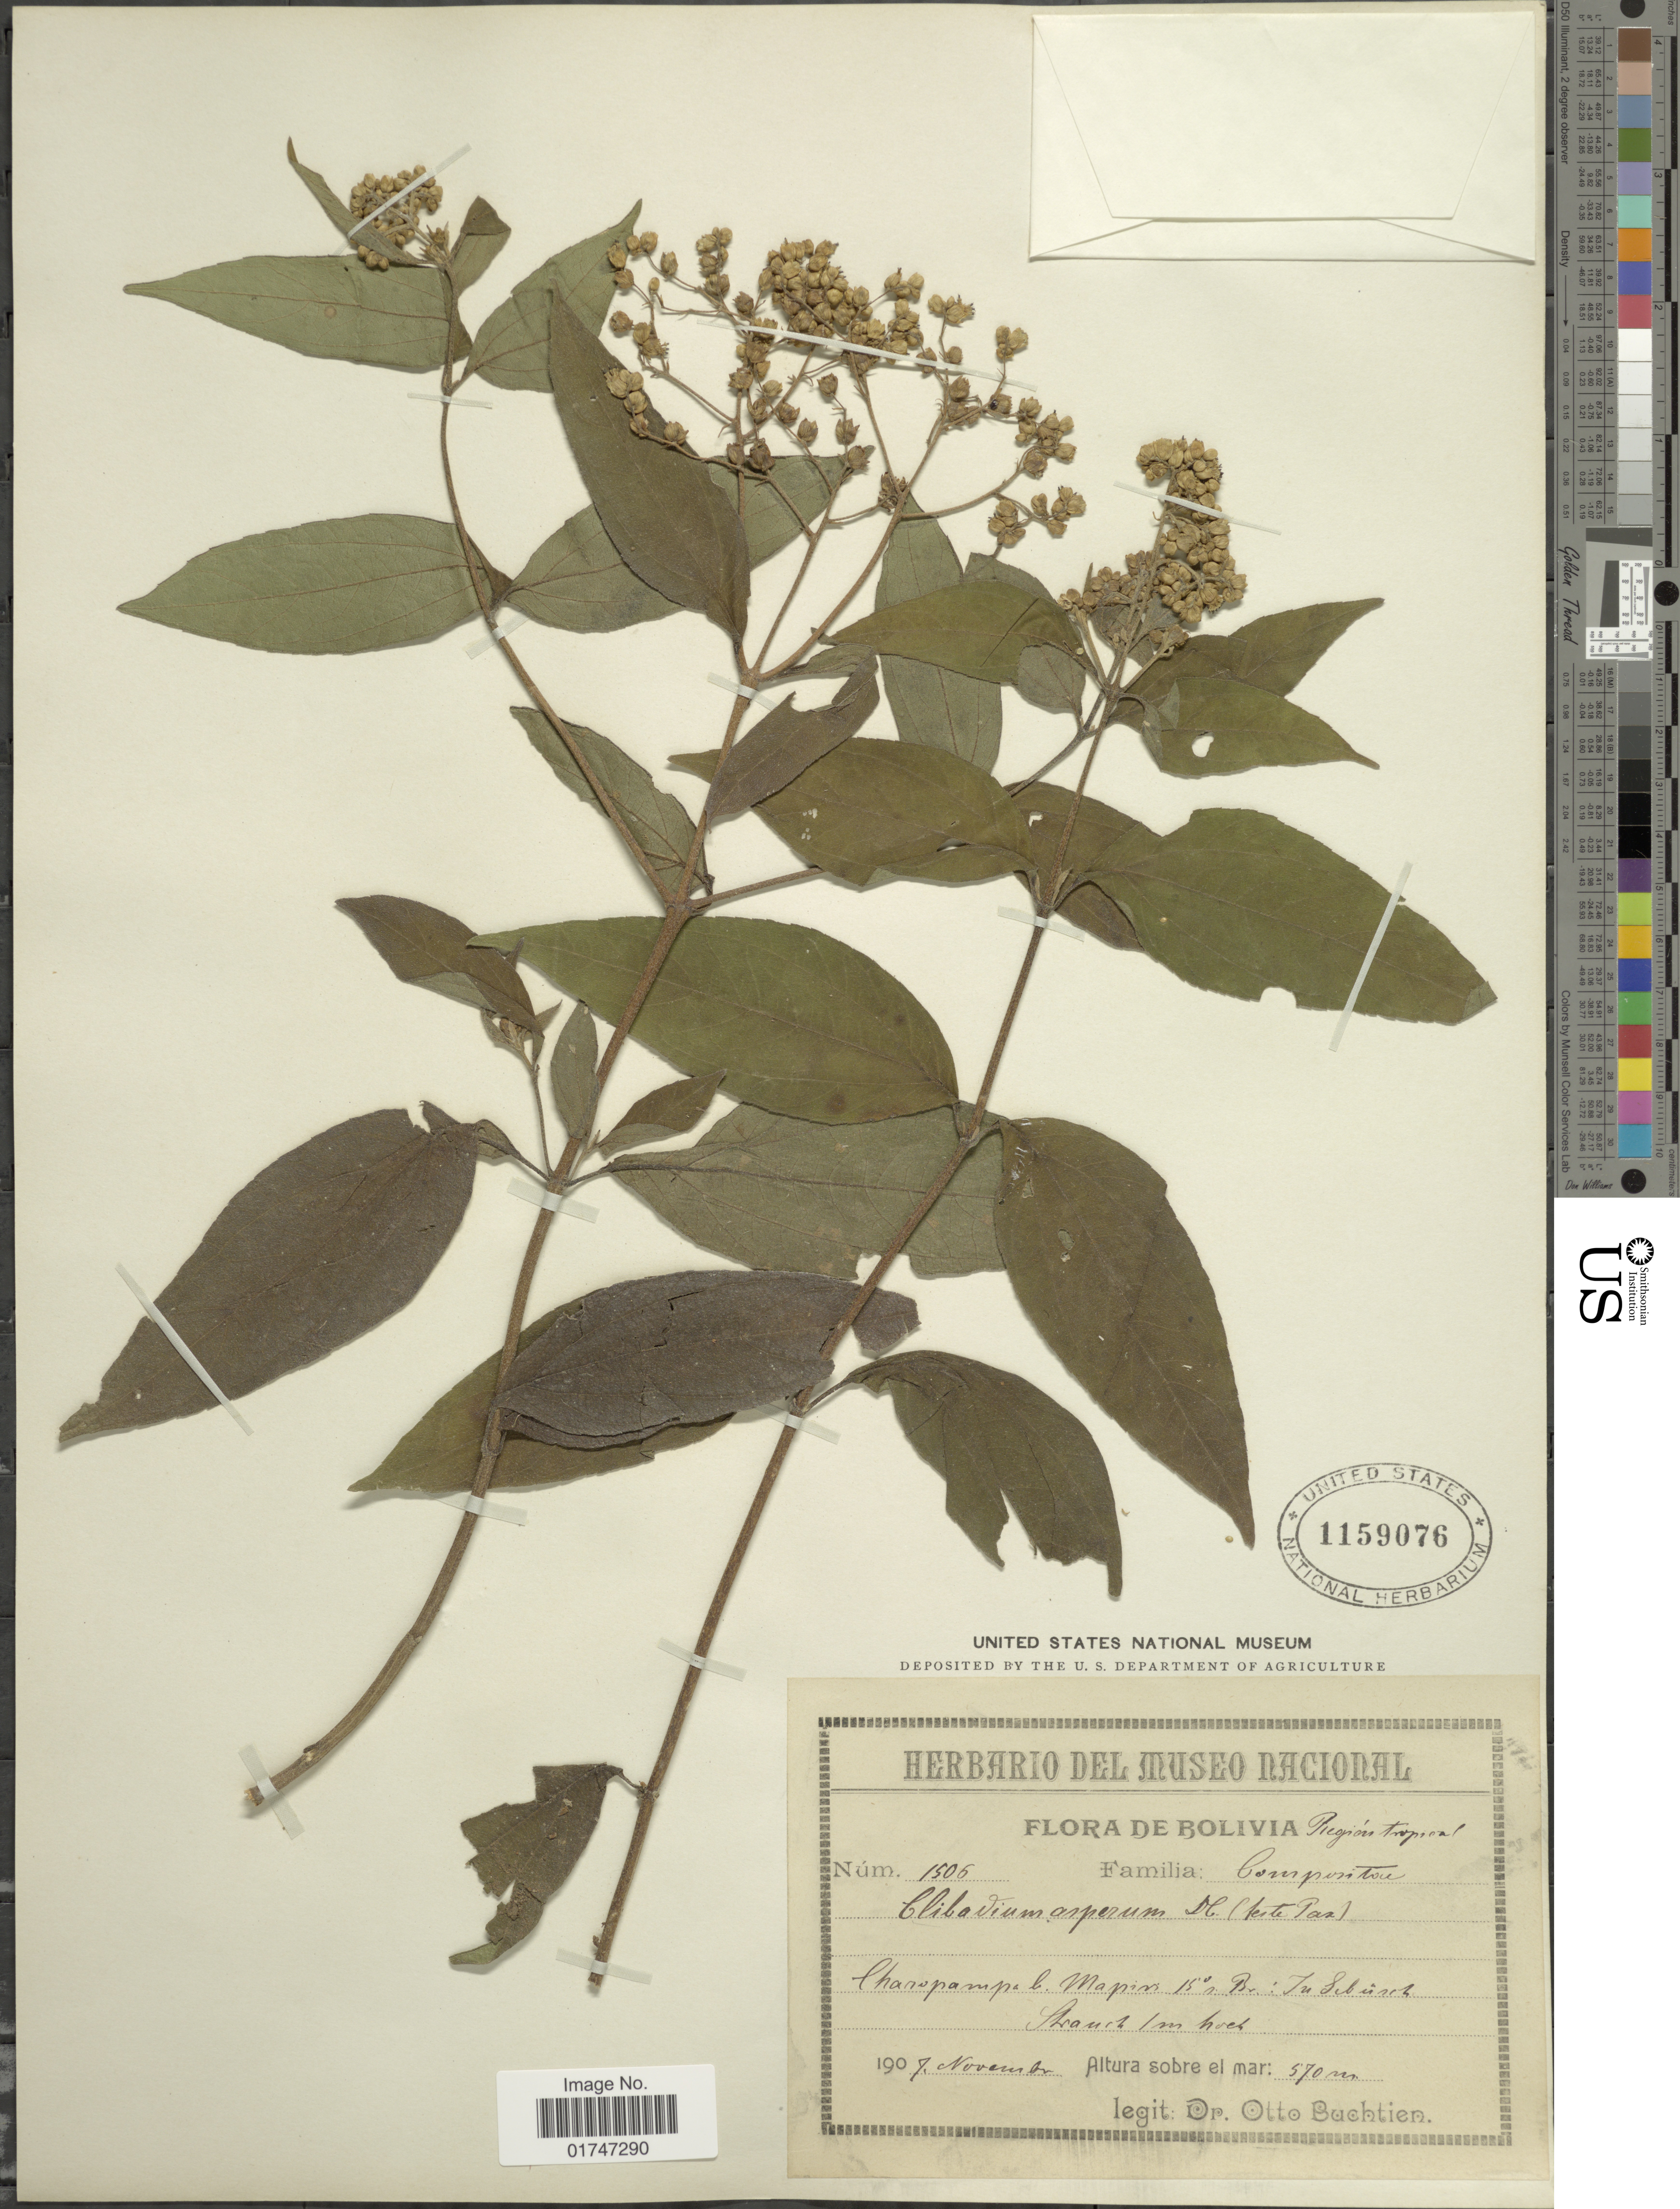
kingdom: Plantae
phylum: Tracheophyta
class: Magnoliopsida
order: Asterales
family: Asteraceae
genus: Clibadium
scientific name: Clibadium sp.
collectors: O. Buchtien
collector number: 1506*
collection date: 1907-11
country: Bolivia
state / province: La Paz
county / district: Mapiri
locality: Región tropical. Charopampa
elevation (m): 570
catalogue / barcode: US 1159076